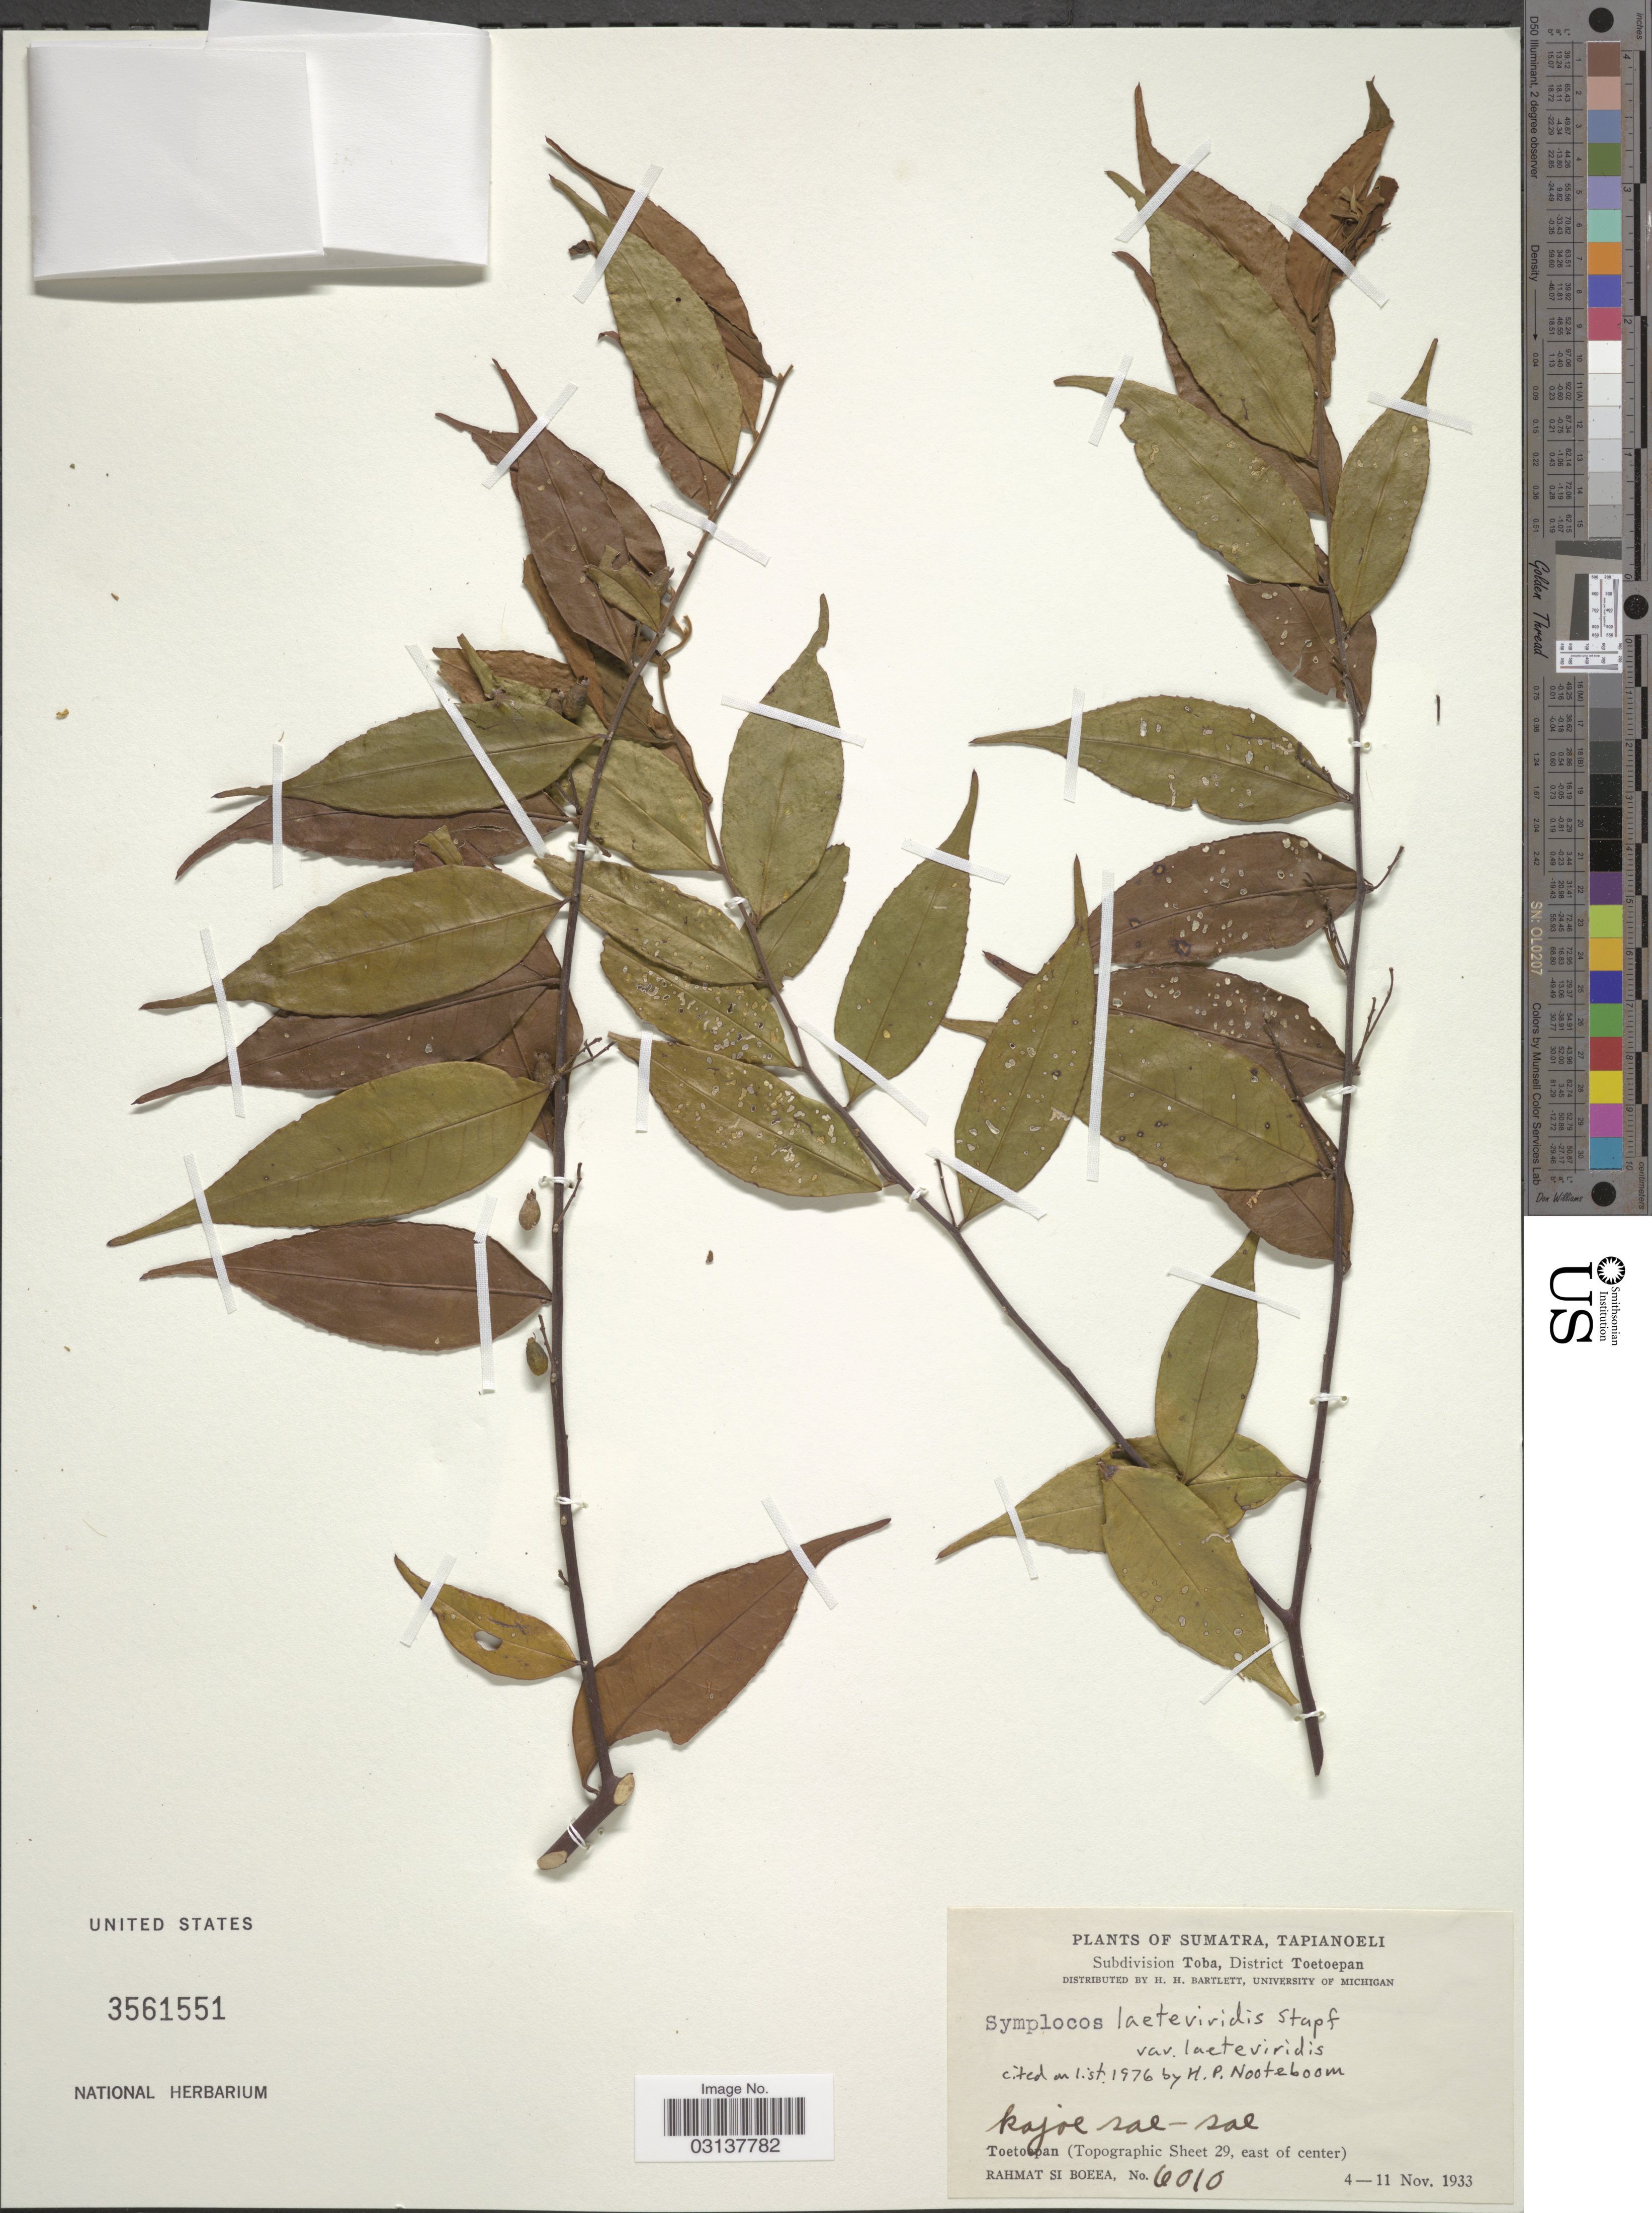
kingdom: Plantae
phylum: Tracheophyta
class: Magnoliopsida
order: Ericales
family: Symplocaceae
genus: Symplocos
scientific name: Symplocos laeteviridis var. laeteviridis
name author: Stapf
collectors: Rahmat Si Boeea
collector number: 6010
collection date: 1933-11-04/1933-11-11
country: Indonesia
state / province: Sumatra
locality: Sumatra, Tapianoeli, Subdivision Toba, District Toetoepan, Toetoepan, (Topographic Sheet 29, east of center).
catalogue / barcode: US 3561551